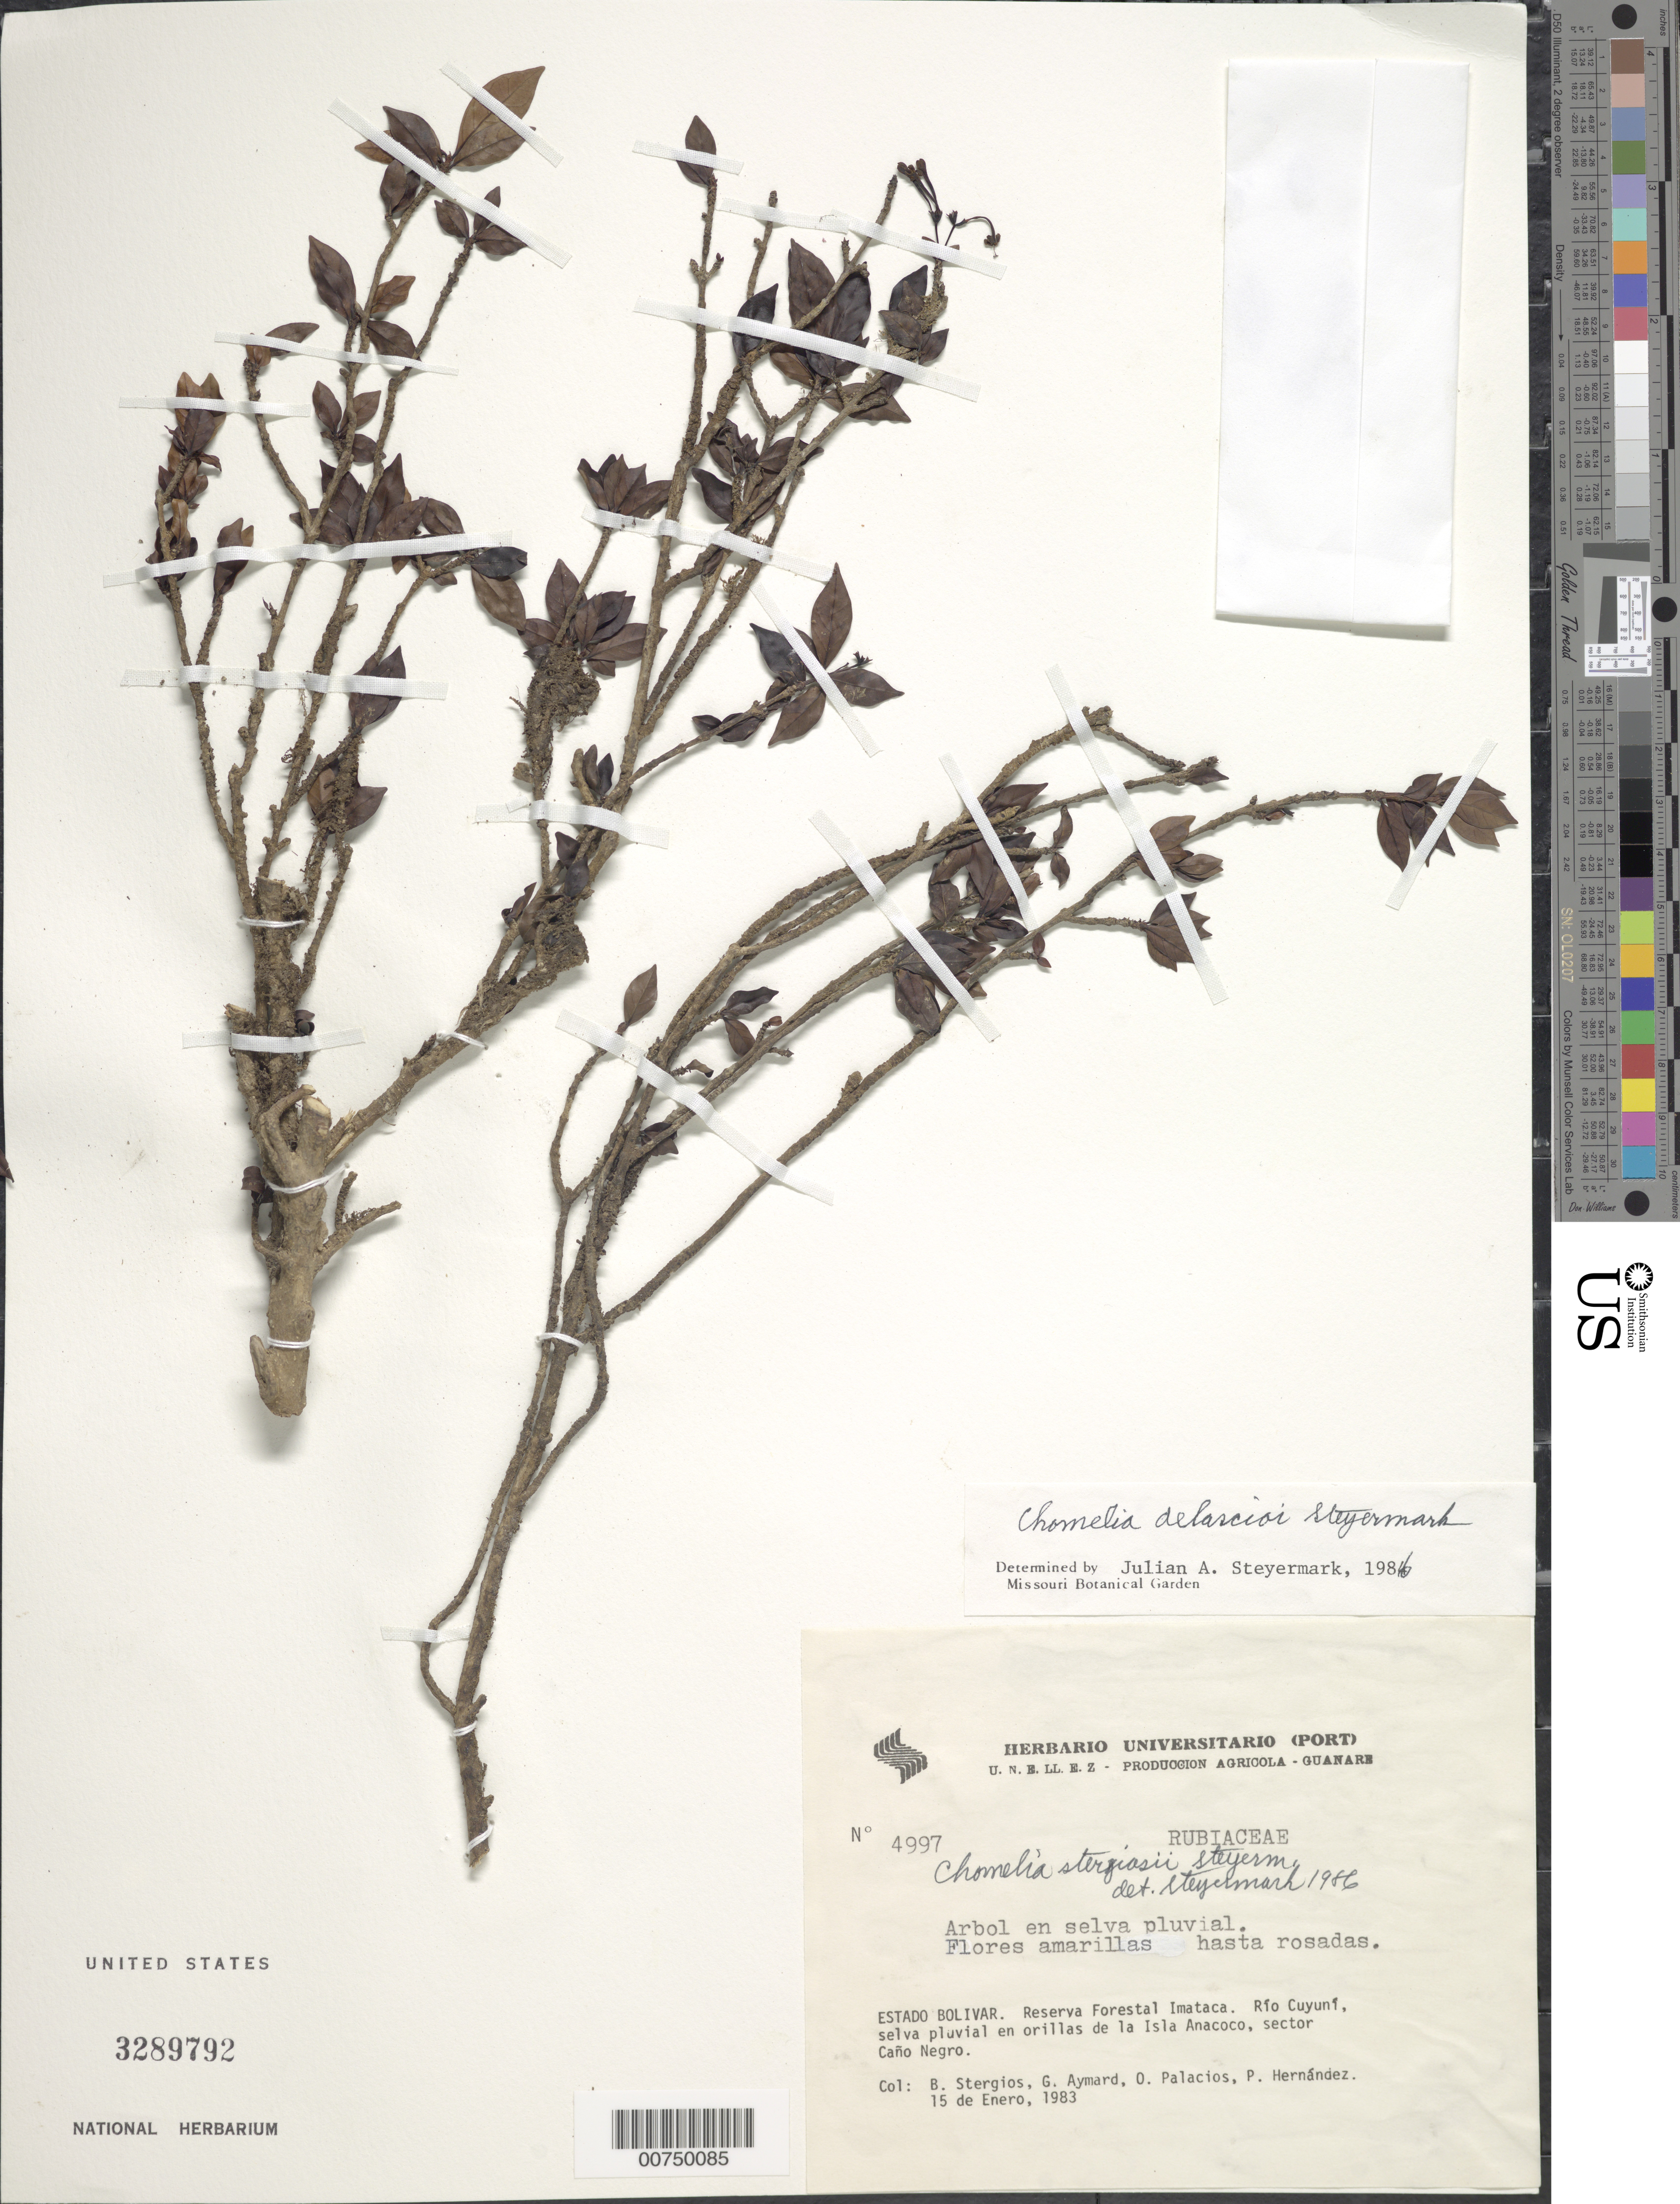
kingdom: Plantae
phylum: Tracheophyta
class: Magnoliopsida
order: Gentianales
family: Rubiaceae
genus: Chomelia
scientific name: Chomelia delascioi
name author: Steyerm.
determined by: Steyermark, Julian A., (VEN)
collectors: B. G. Stergios, G. A. Aymard, O. Palacios & P. Hernández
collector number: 4997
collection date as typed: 13-Jan-83 to 16-Jan-83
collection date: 1983-01-13/1983-01-16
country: Venezuela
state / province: Bolívar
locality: Reserva Forestal Imataca, Río Cuyuni, Isla Anacoco, sector Caño Negro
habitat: Rainforest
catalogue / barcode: US 3289792